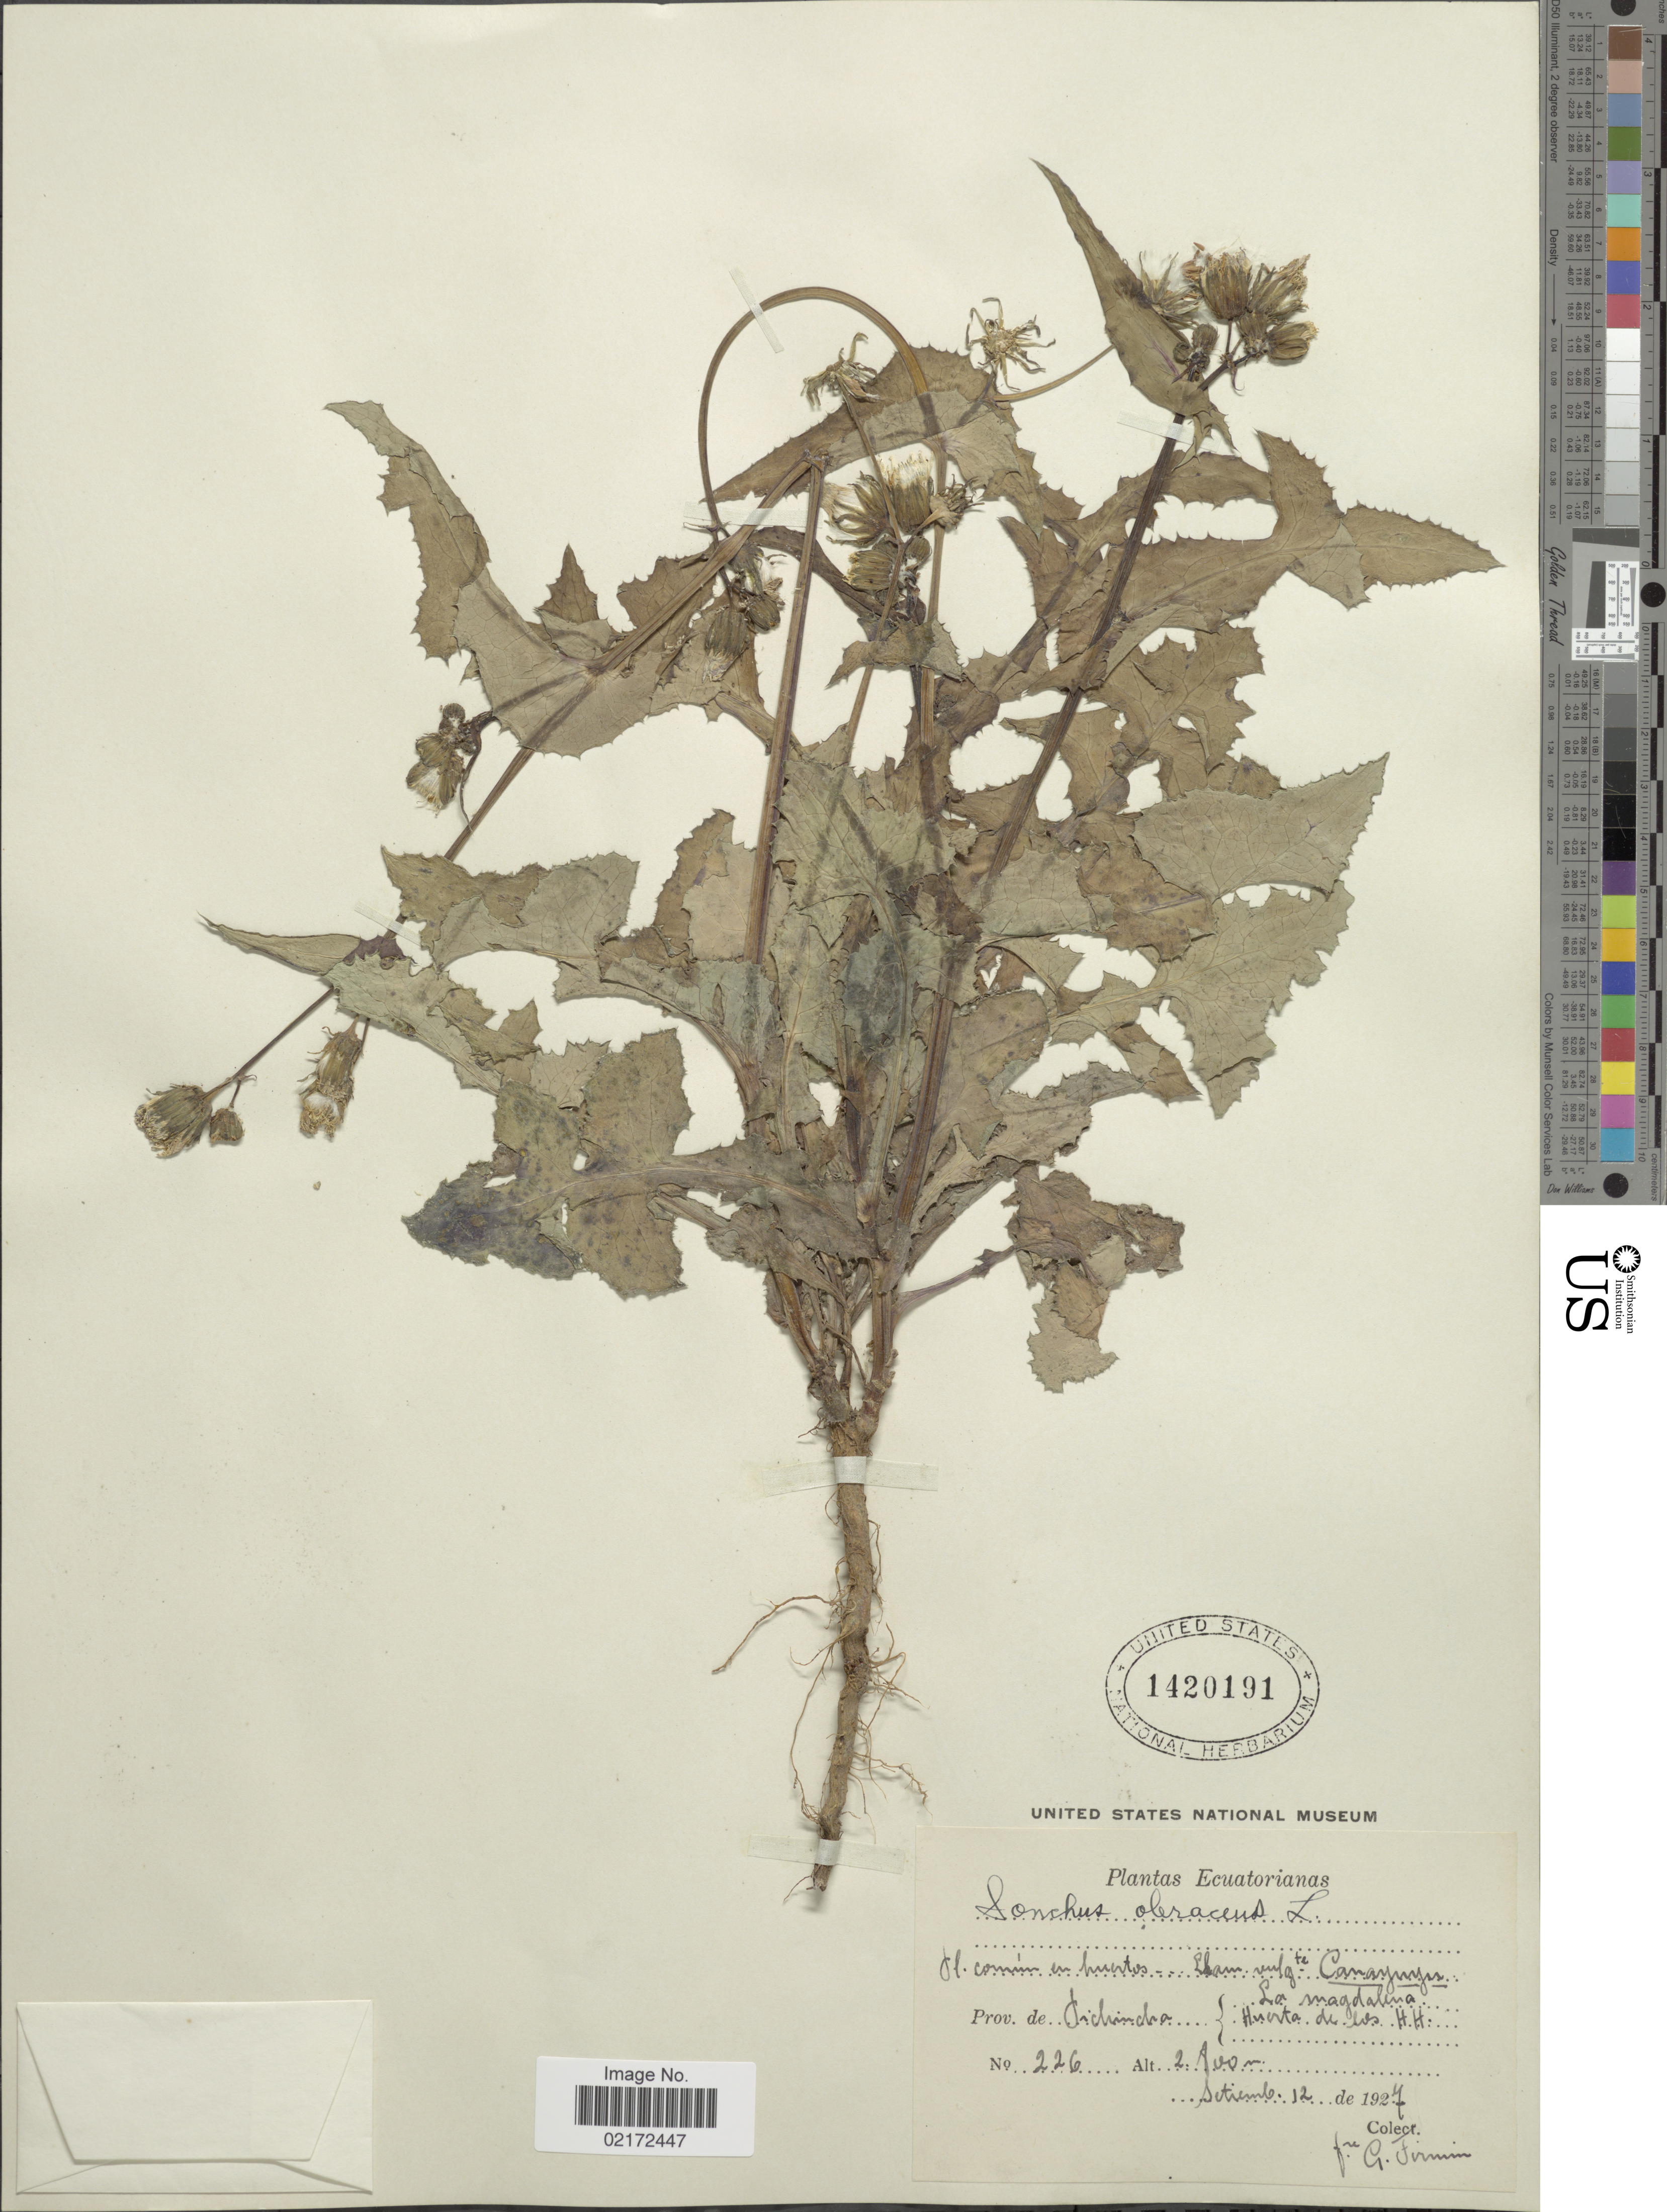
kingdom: Plantae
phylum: Tracheophyta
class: Magnoliopsida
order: Asterales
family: Asteraceae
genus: Sonchus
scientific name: Sonchus oleraceus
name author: L.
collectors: F. Firmin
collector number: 226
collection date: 1927-09-12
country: Ecuador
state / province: Pichincha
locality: Prov. de Pichincha. La Magdalena. Huerta de los HH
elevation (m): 2800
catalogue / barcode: US 1420191